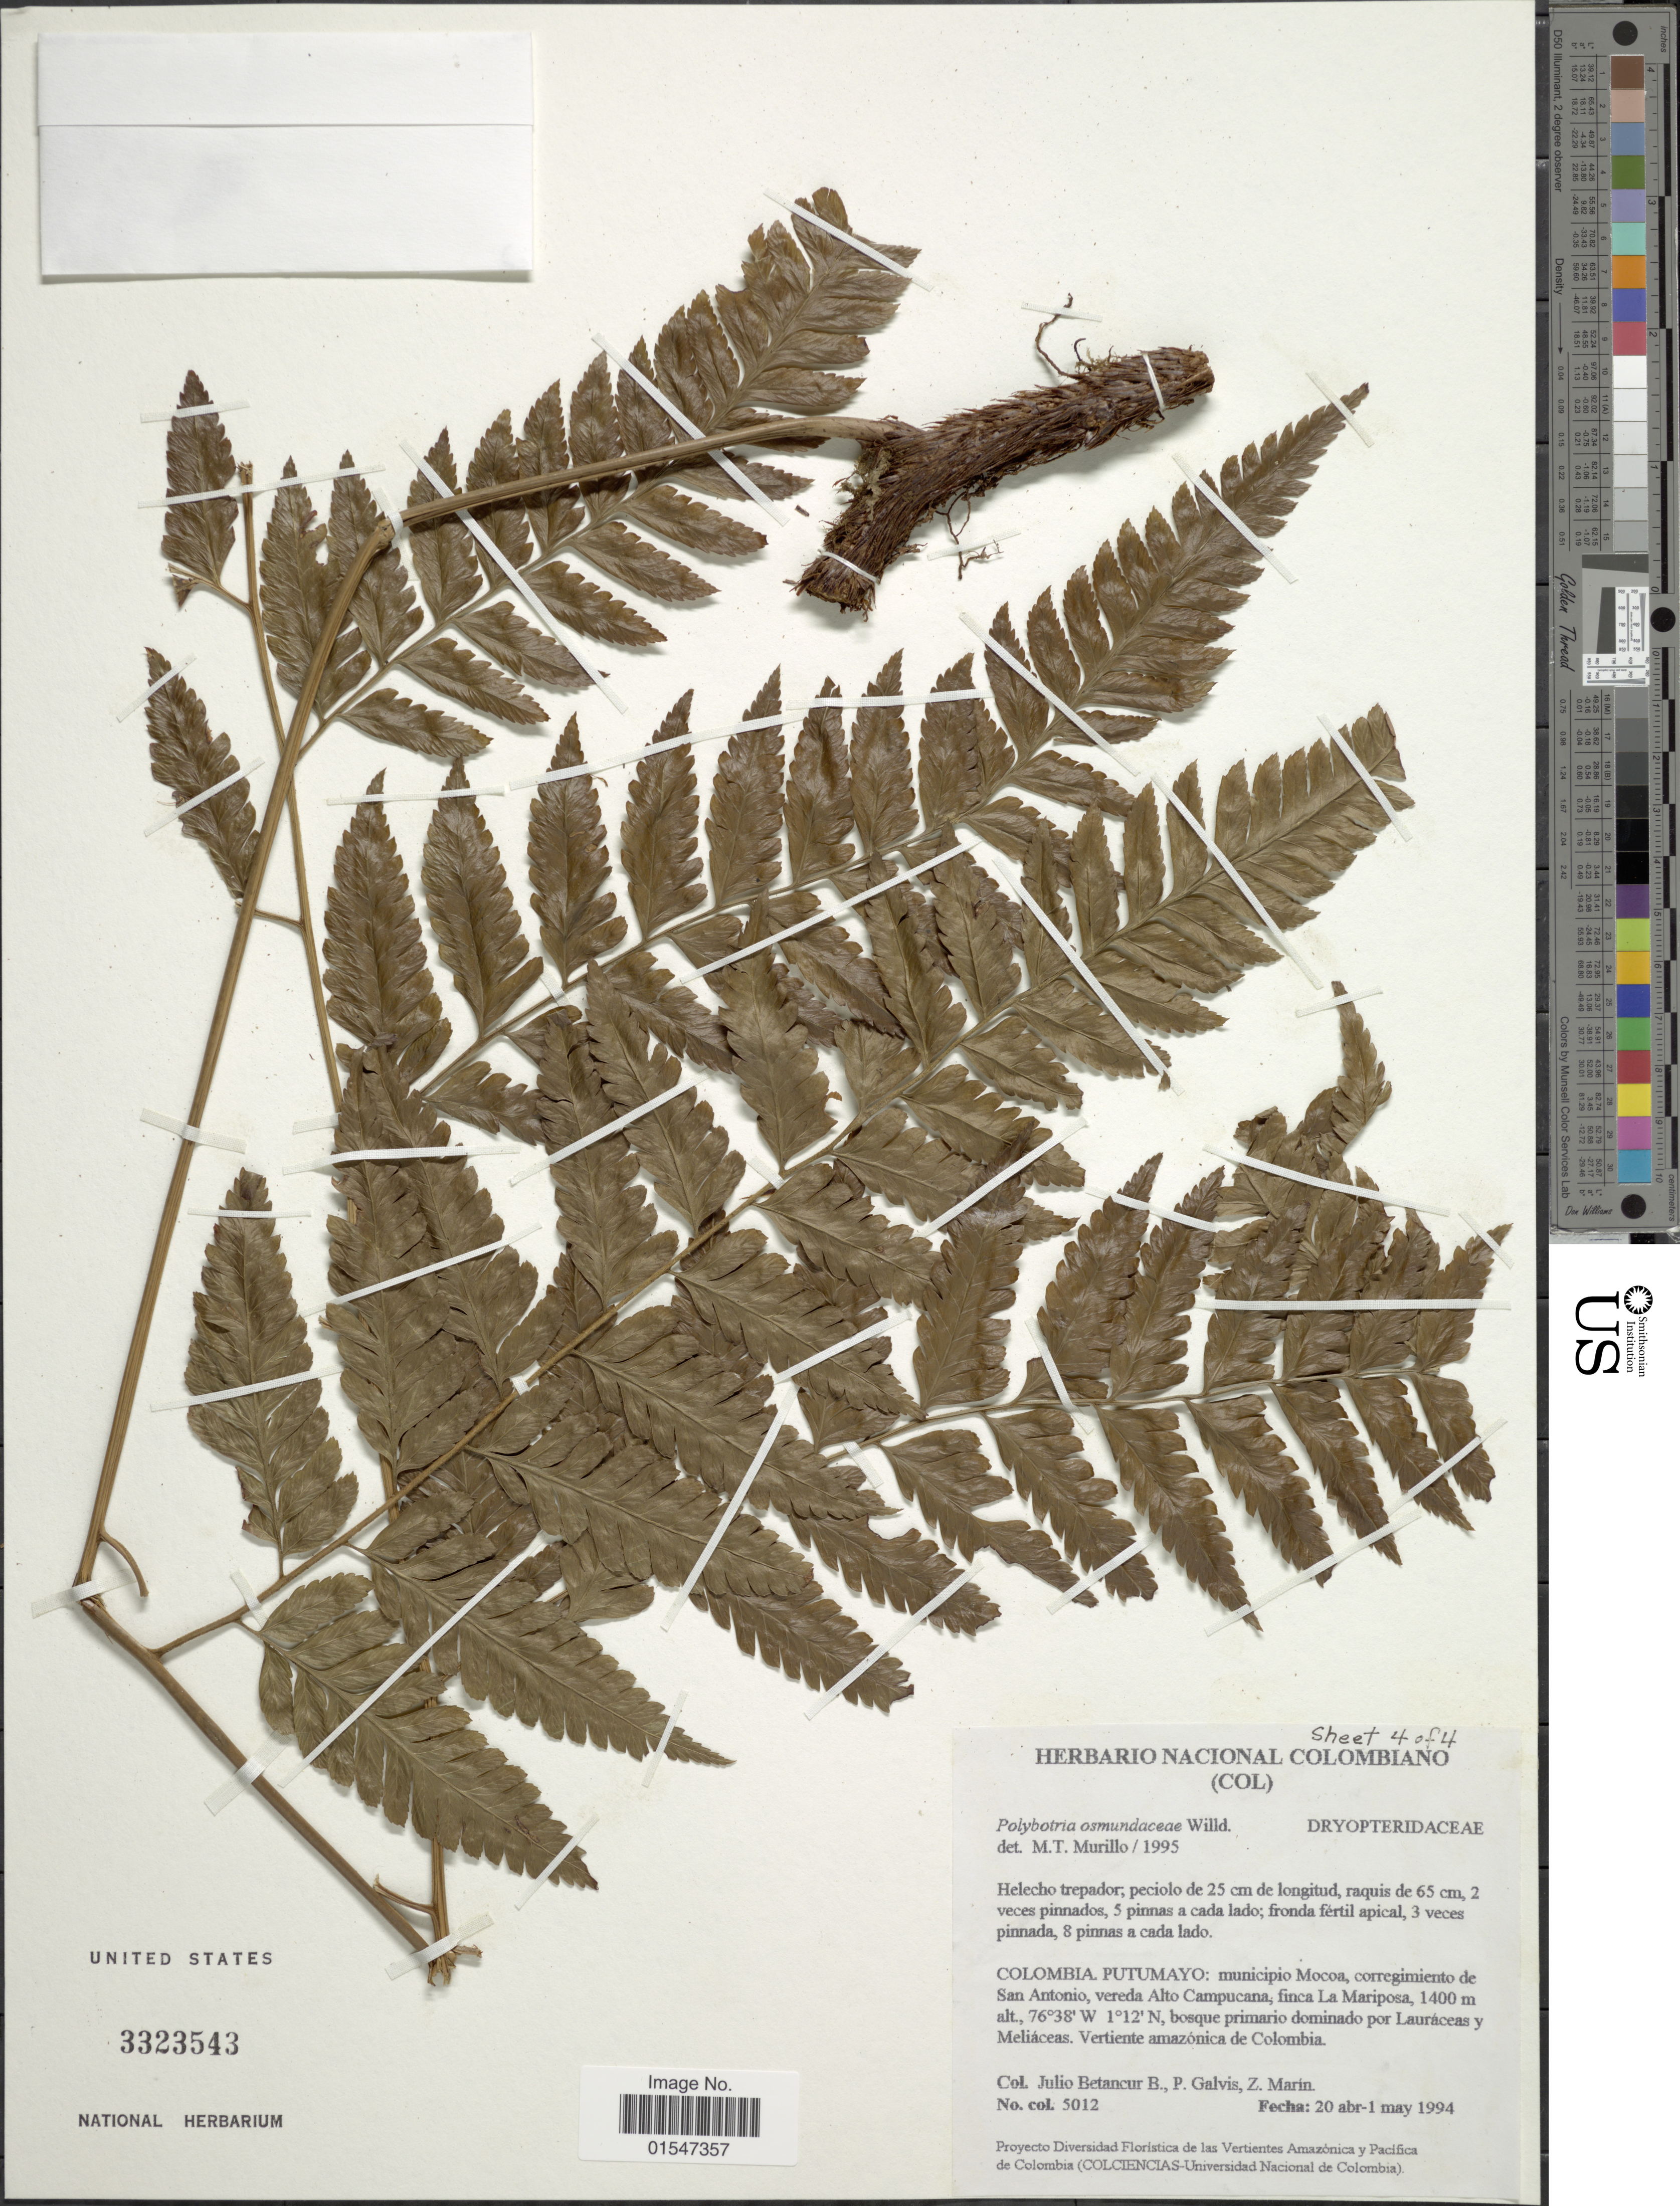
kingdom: Plantae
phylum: Tracheophyta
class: Polypodiopsida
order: Polypodiales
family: Dryopteridaceae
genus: Polybotrya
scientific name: Polybotrya osmundacea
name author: Humb. & Bonpl. ex Willd.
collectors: J. Betancur, P. Galvis & Z. Marin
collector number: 5012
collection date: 1994-04-20/1994-05-01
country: Colombia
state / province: Putumayo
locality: Municipio Mocoa, corregimiento de San Antonio, vereda Alto Campucana, finca La Mariposa, bosque primario dominado por Lauráceas y Meliáceas, vertiente amazónica de Colombia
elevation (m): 1400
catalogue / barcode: US 3323543